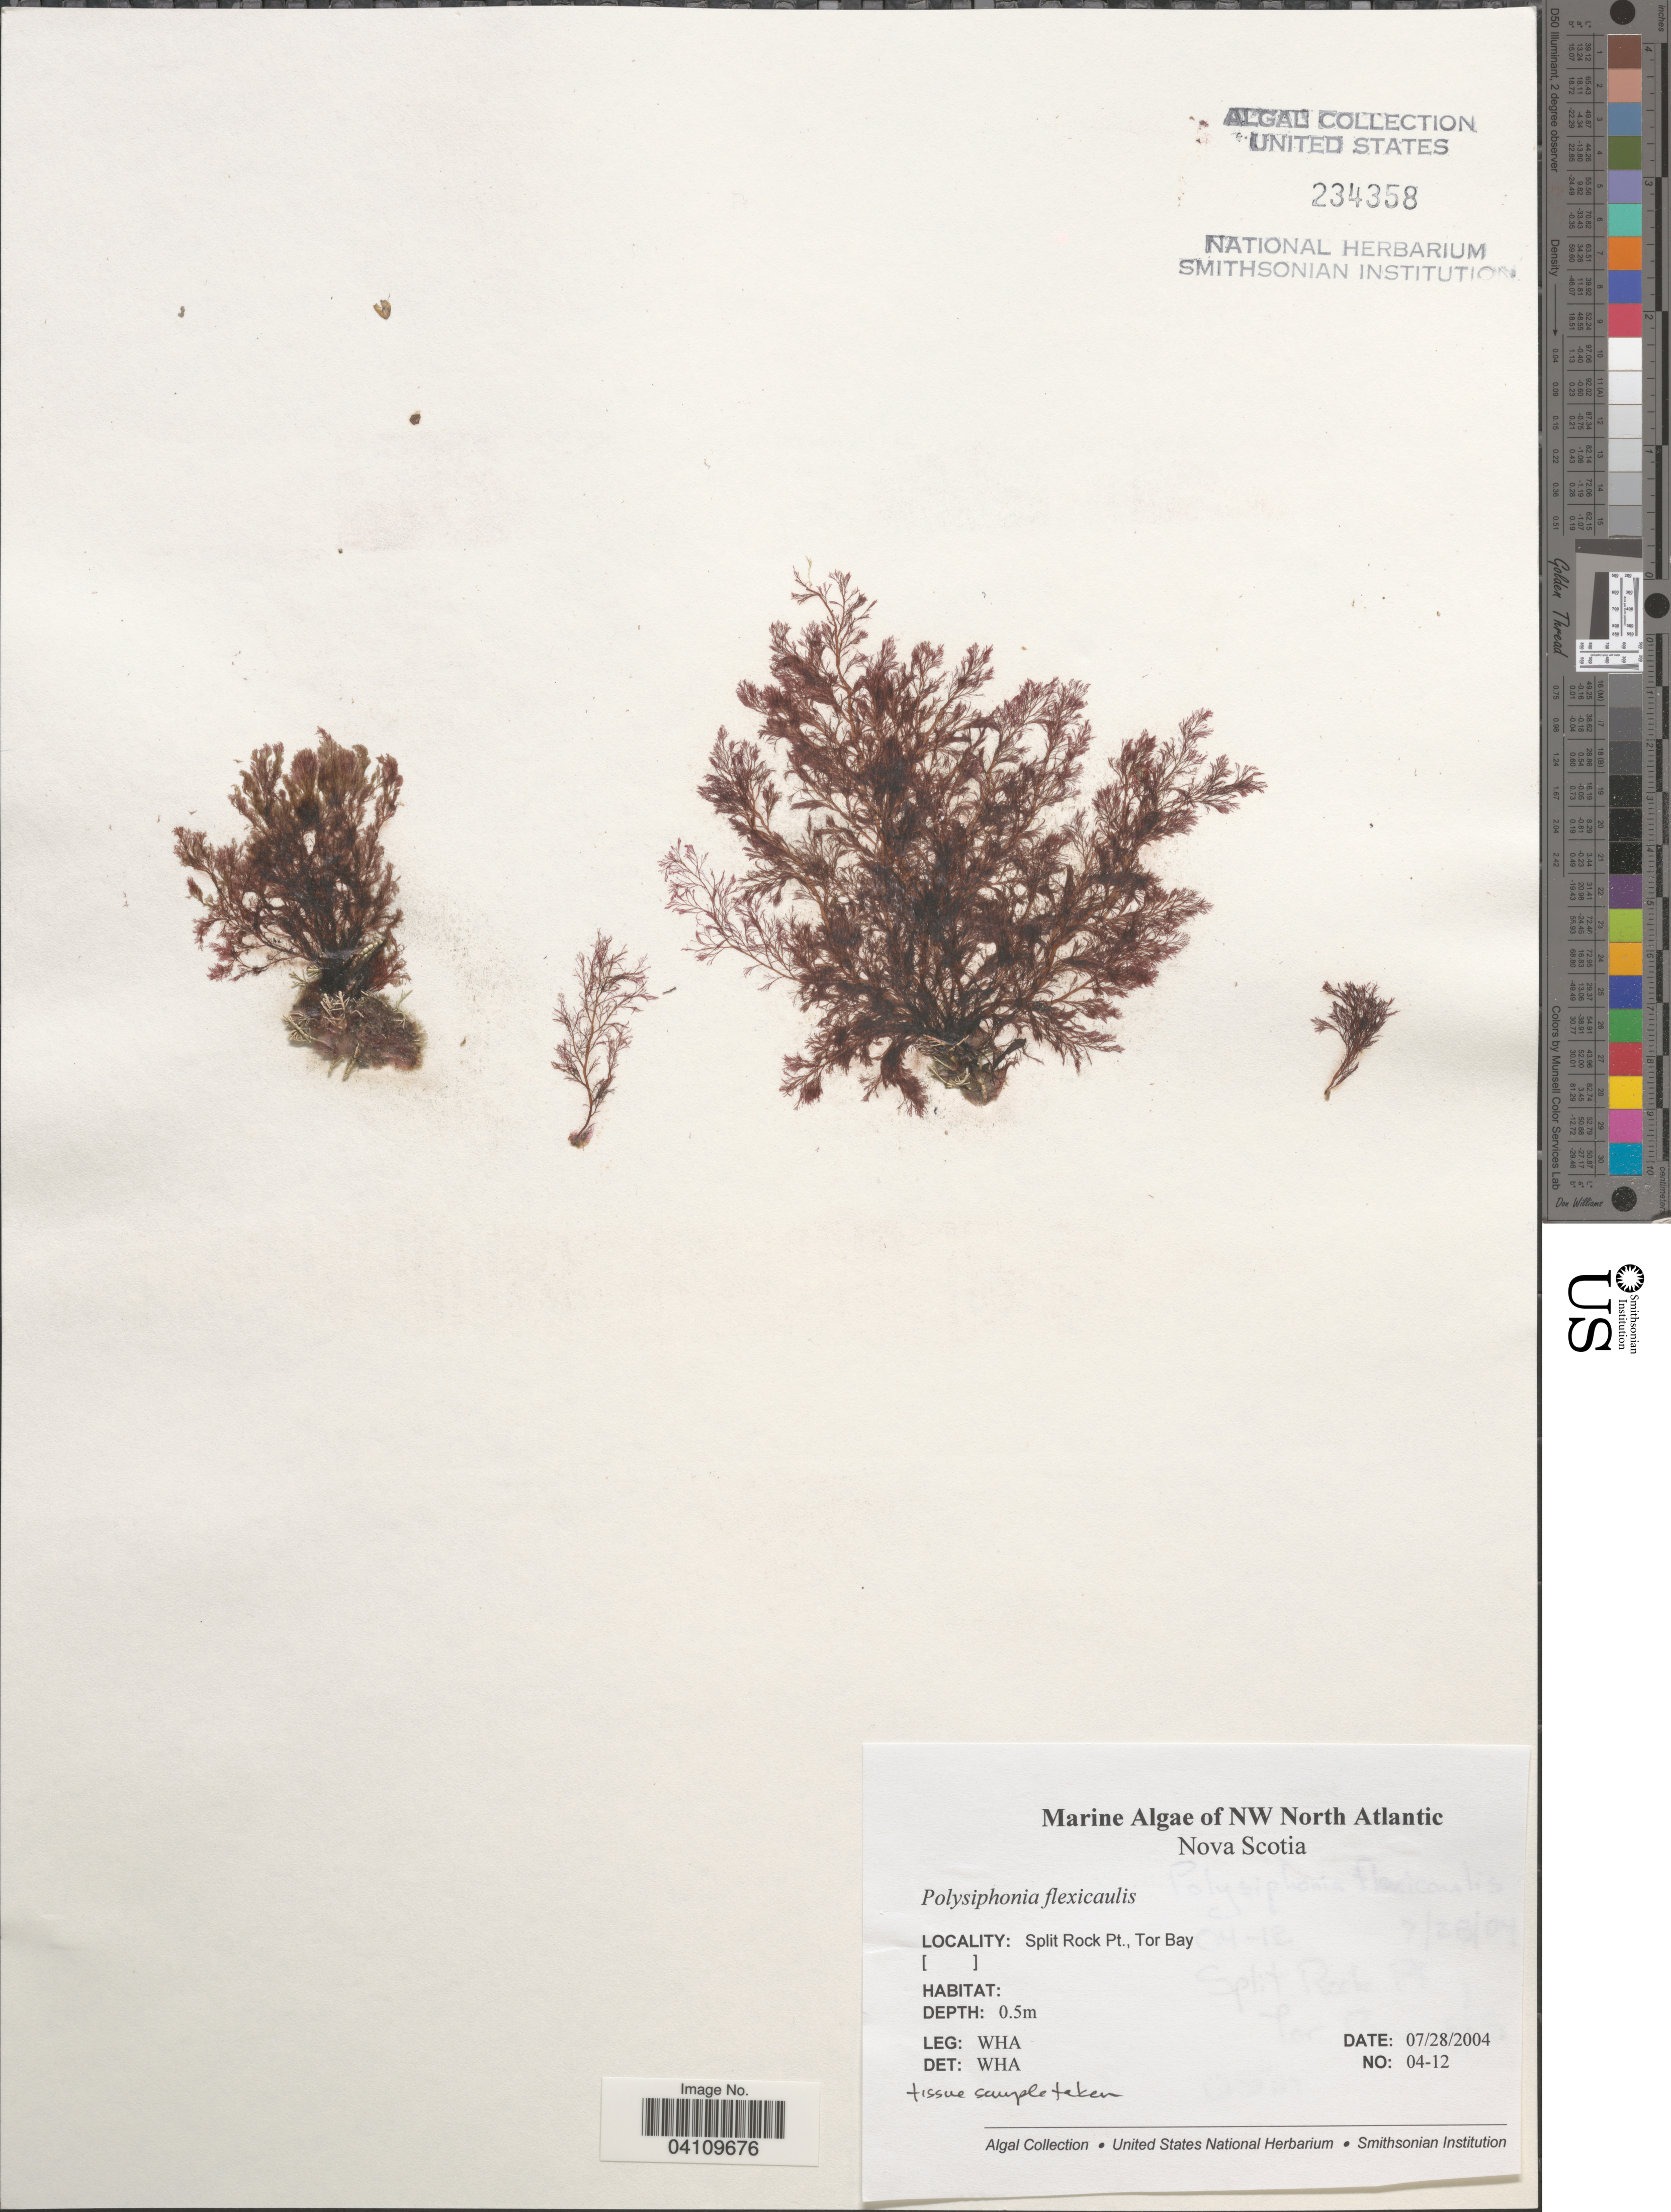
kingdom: Plantae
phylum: Rhodophyta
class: Florideophyceae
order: Ceramiales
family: Rhodomelaceae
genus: Leptosiphonia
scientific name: Leptosiphonia flexicaulis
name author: (Harv.) Savoie & G.W. Saunders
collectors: W. H. Adey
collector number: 04-12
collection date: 2004-07-28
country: Canada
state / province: Nova Scotia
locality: NW North Atlantic. Split Tock Pt., Tor Bay.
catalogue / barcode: US 234358